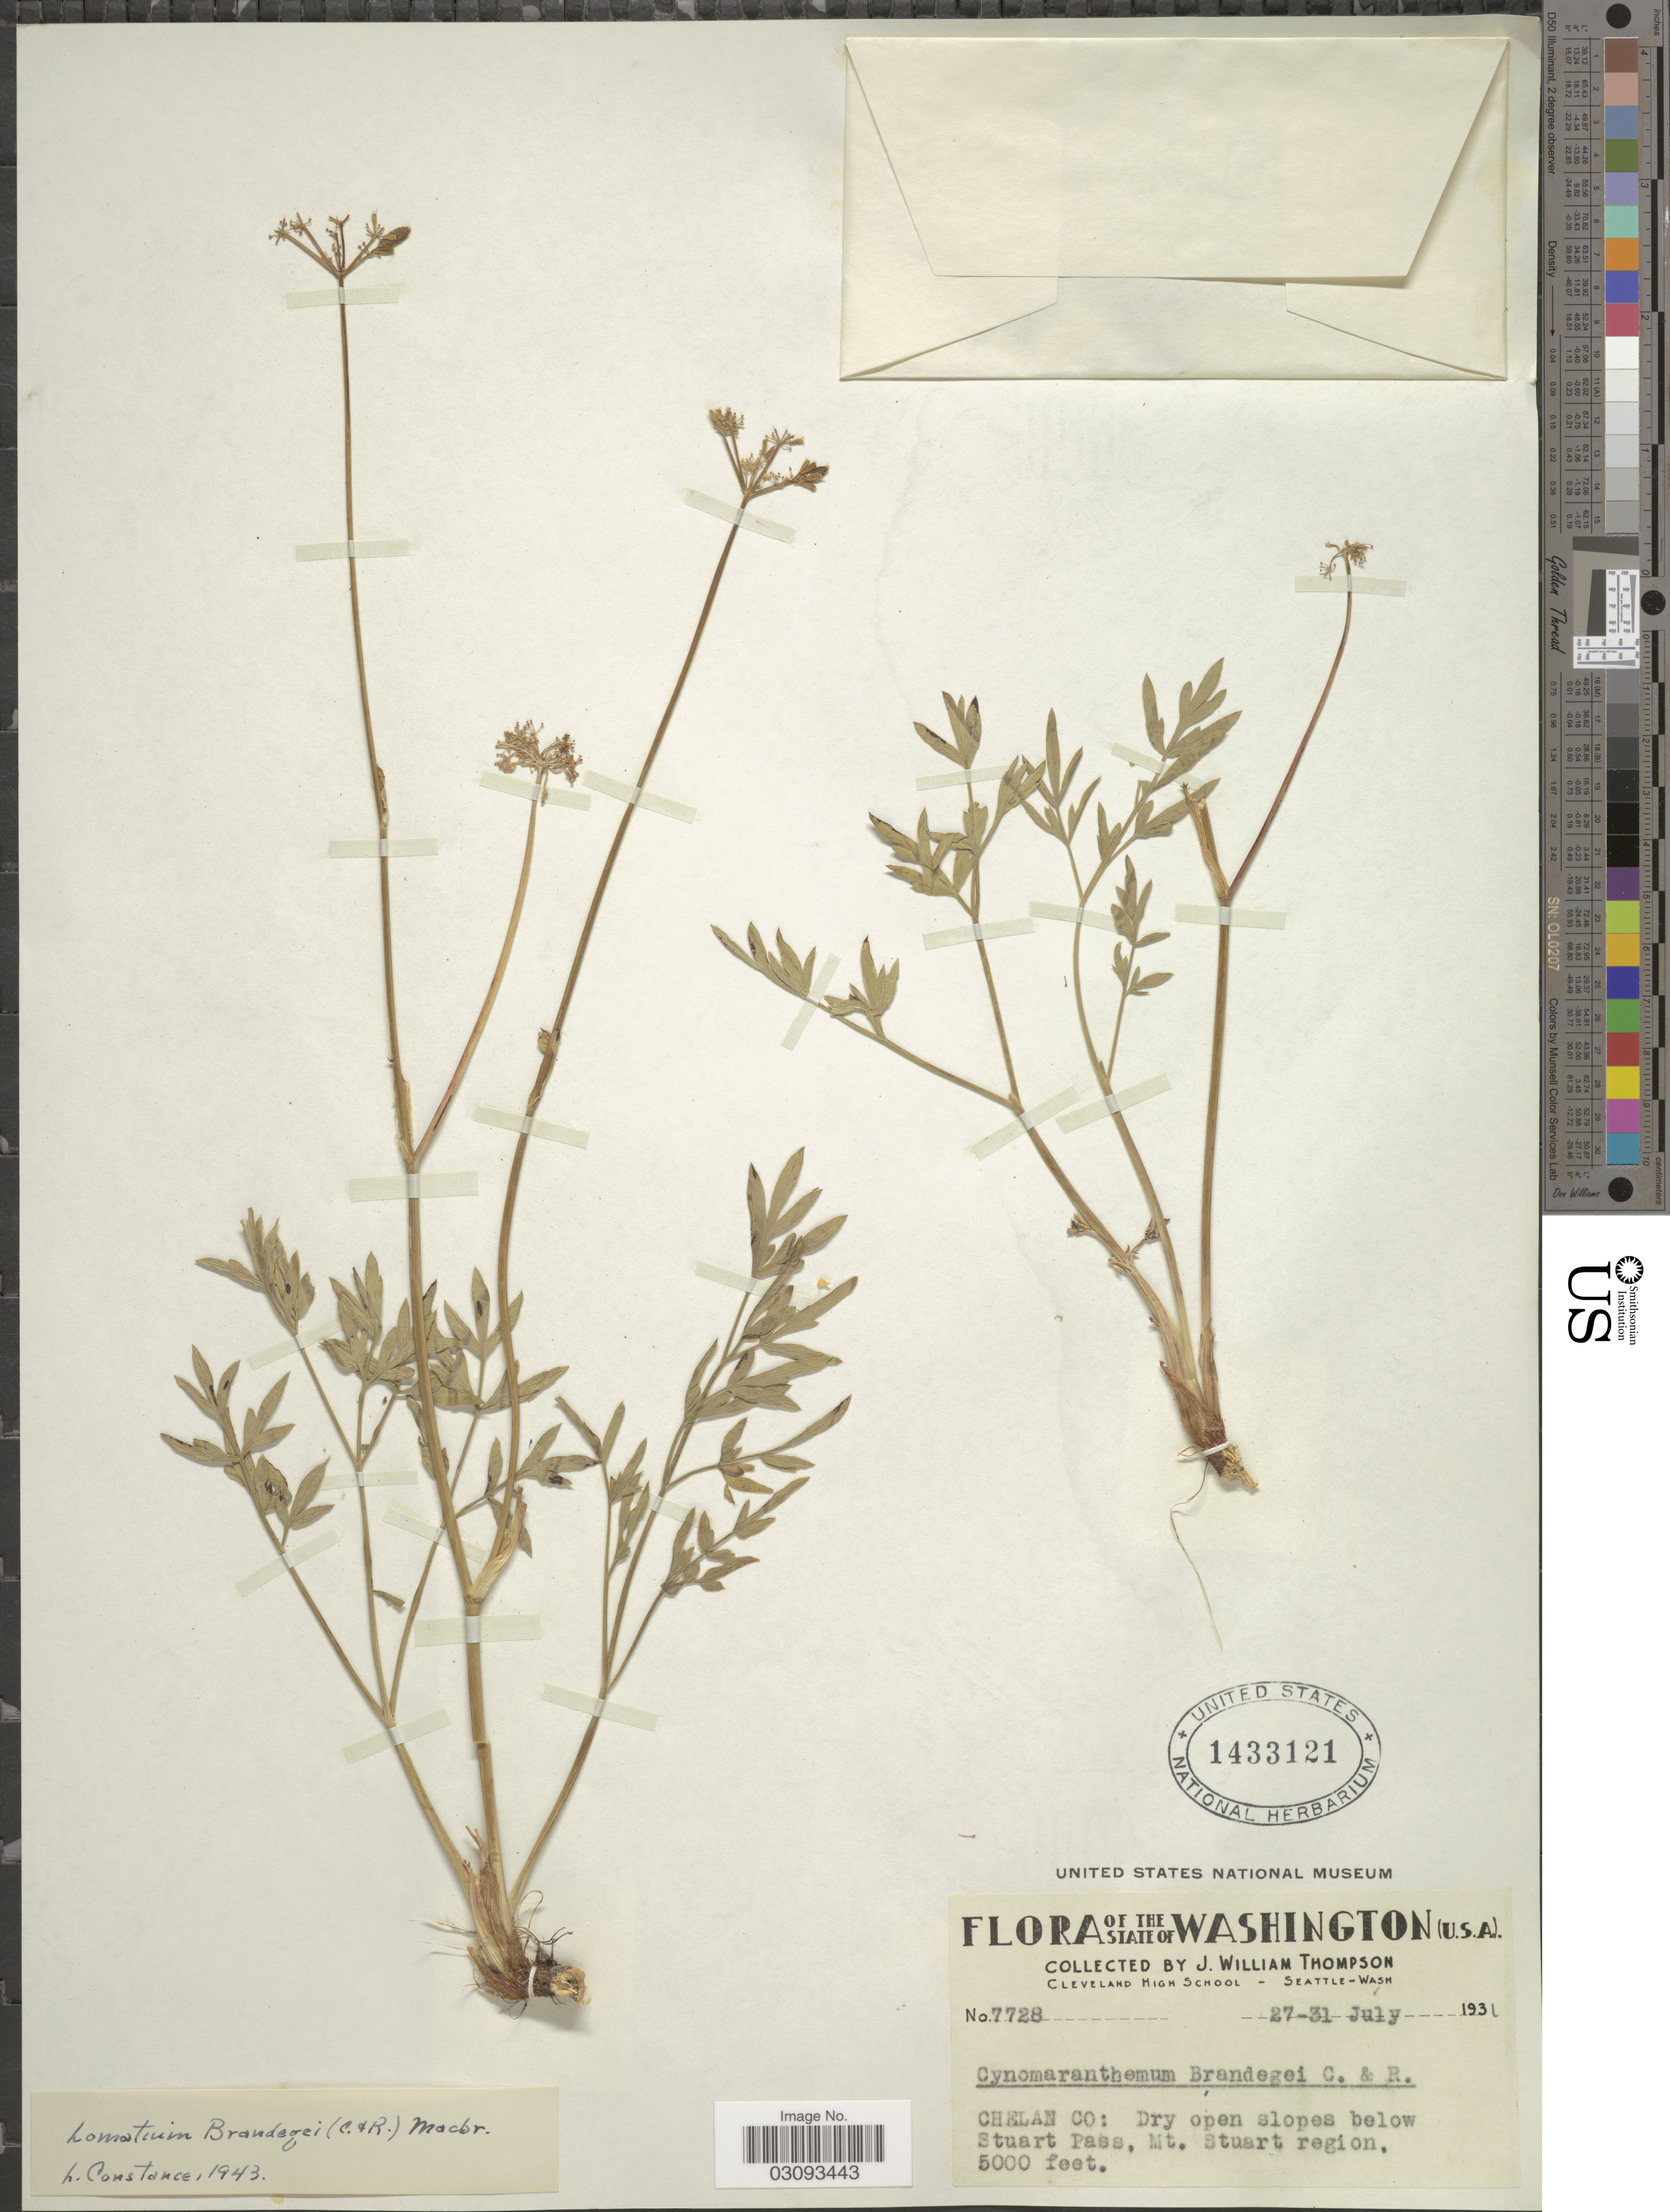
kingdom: Plantae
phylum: Tracheophyta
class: Magnoliopsida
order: Apiales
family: Apiaceae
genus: Lomatium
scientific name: Lomatium brandegeei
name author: (J.M. Coult. & Rose) J.F. Macbr.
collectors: J. W. Thompson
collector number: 7728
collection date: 1931-07-27/1931-07-31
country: United States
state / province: Washington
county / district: Chelan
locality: Chelan Co: Dry open slopes below Stuart Pass, Mt. Stuart region.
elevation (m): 1524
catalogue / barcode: US 1433121